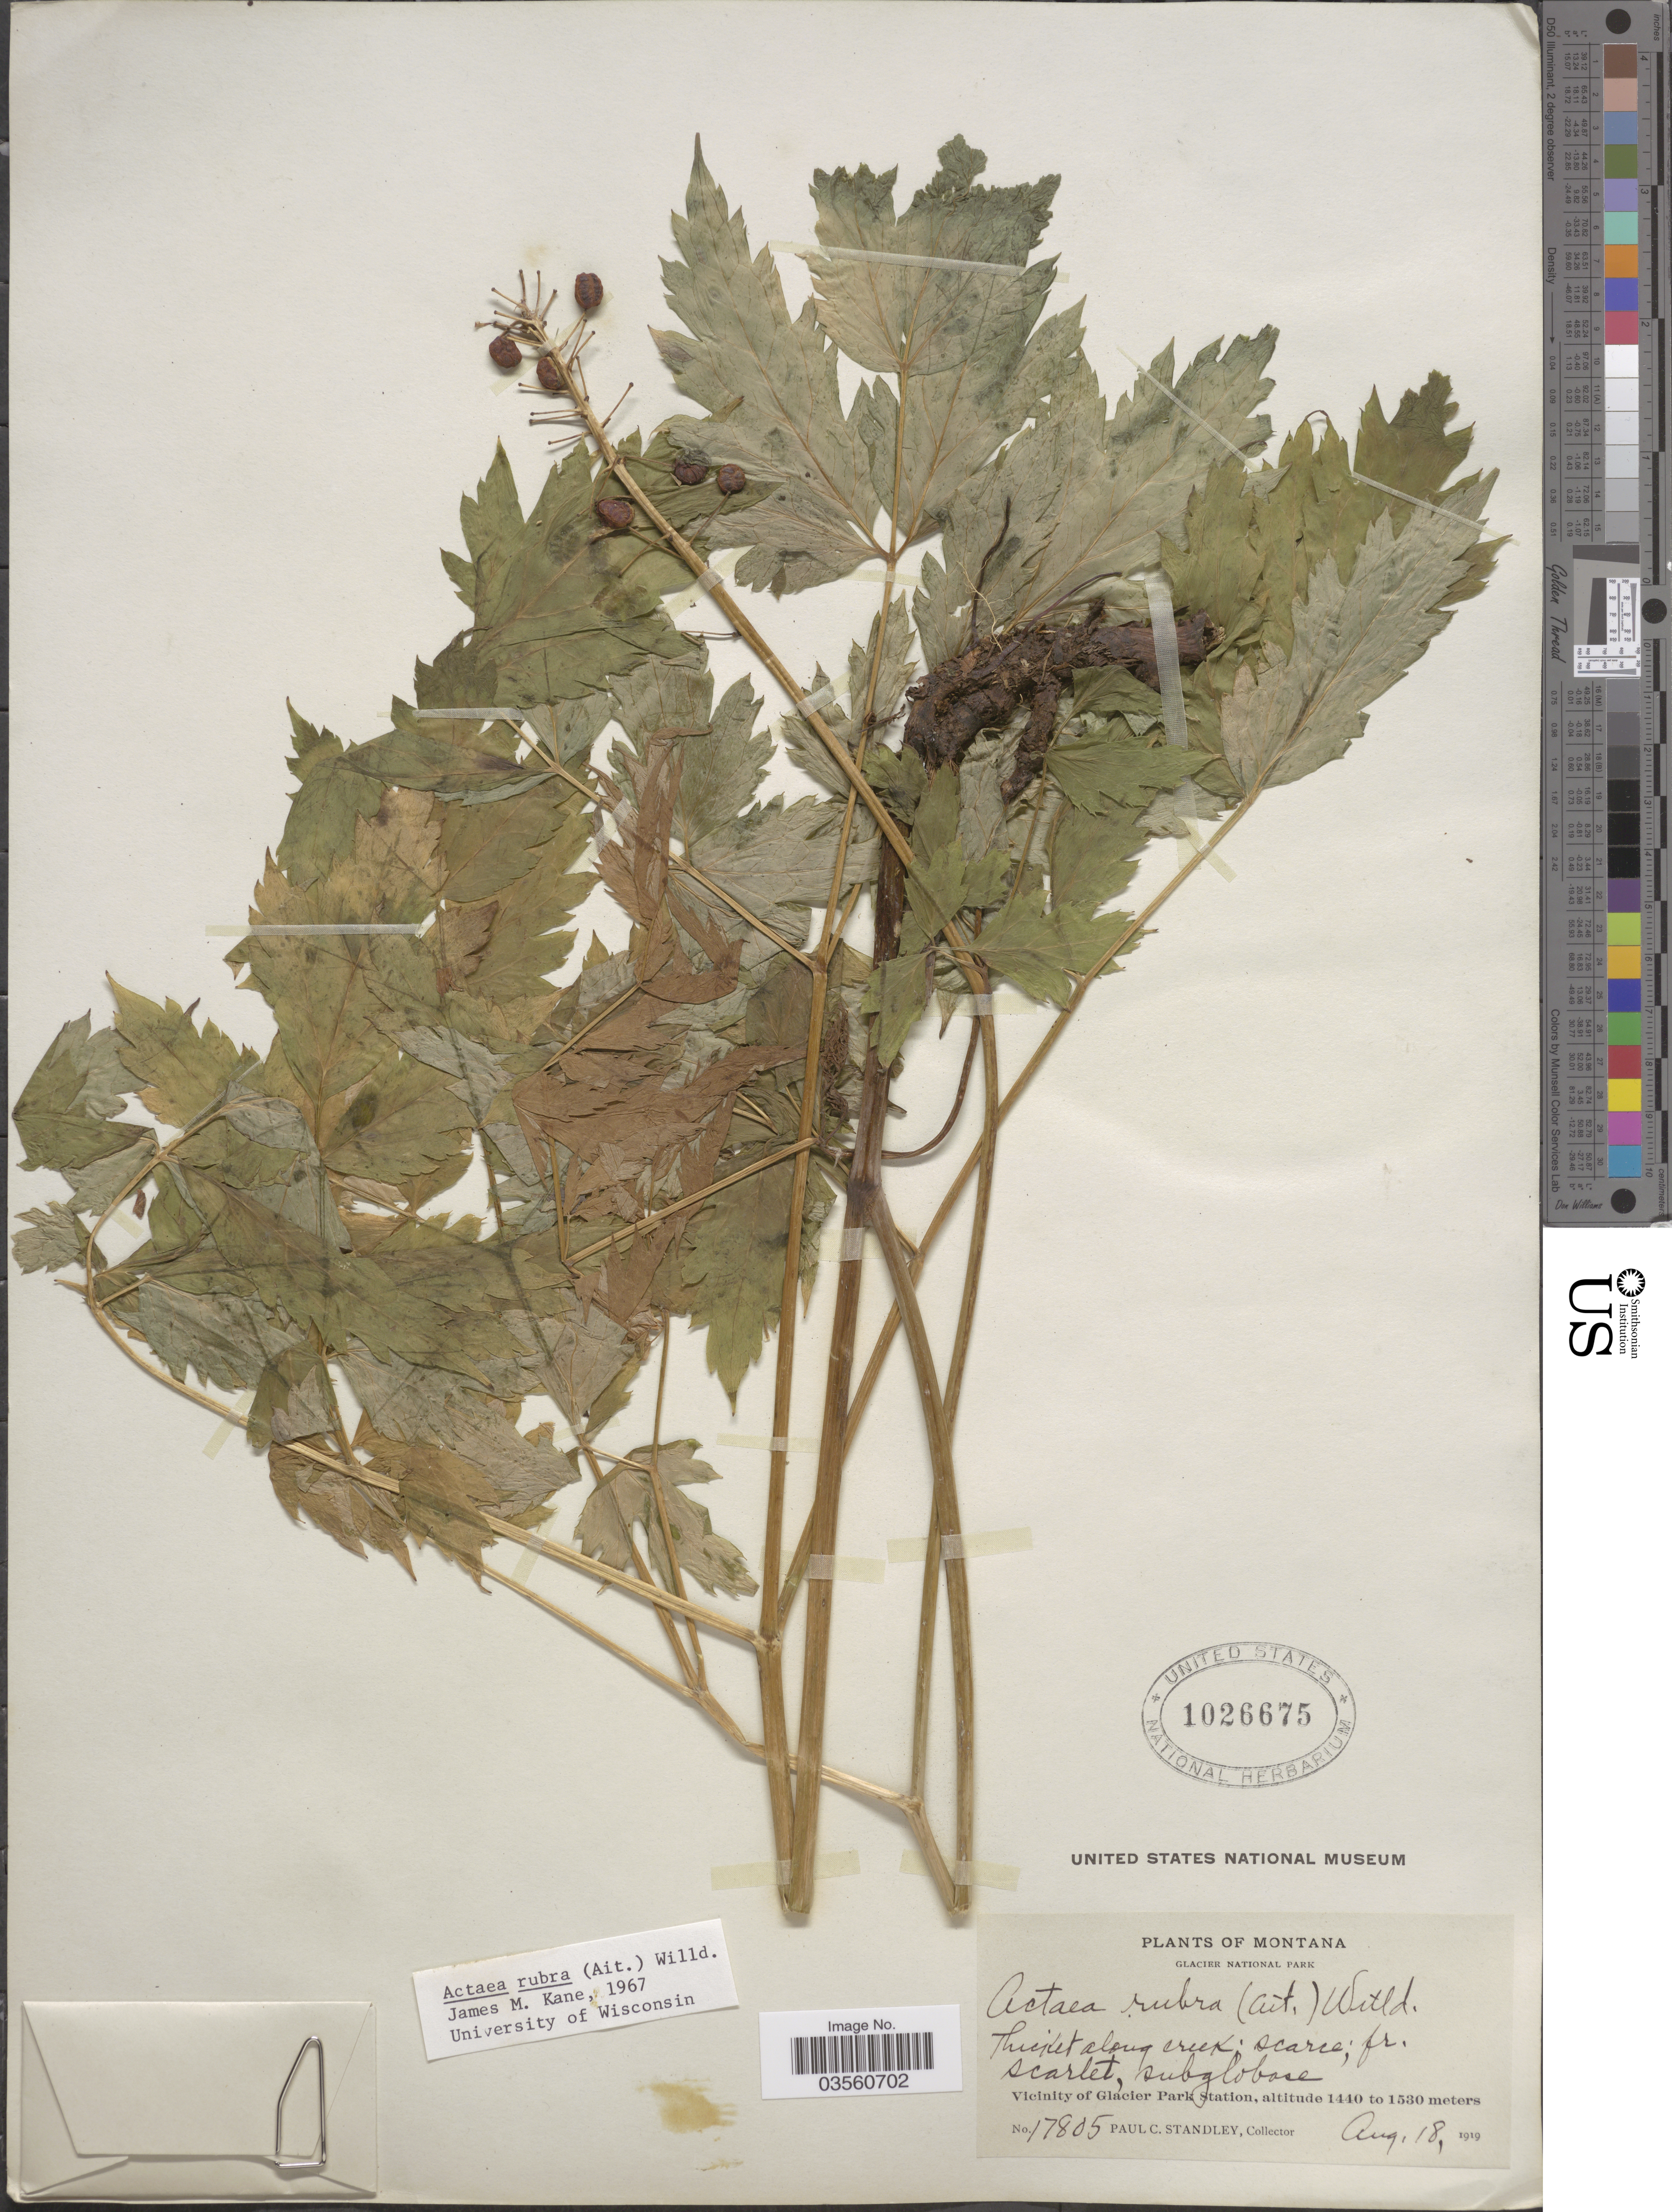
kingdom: Plantae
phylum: Tracheophyta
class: Magnoliopsida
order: Ranunculales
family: Ranunculaceae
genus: Actaea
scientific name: Actaea rubra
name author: (Aiton) Willd.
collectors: P. C. Standley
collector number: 17805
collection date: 1919-08-18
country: United States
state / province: Montana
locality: Glacier National Park. Vicinity of Glacier Park Station.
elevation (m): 1440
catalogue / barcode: US 1026675